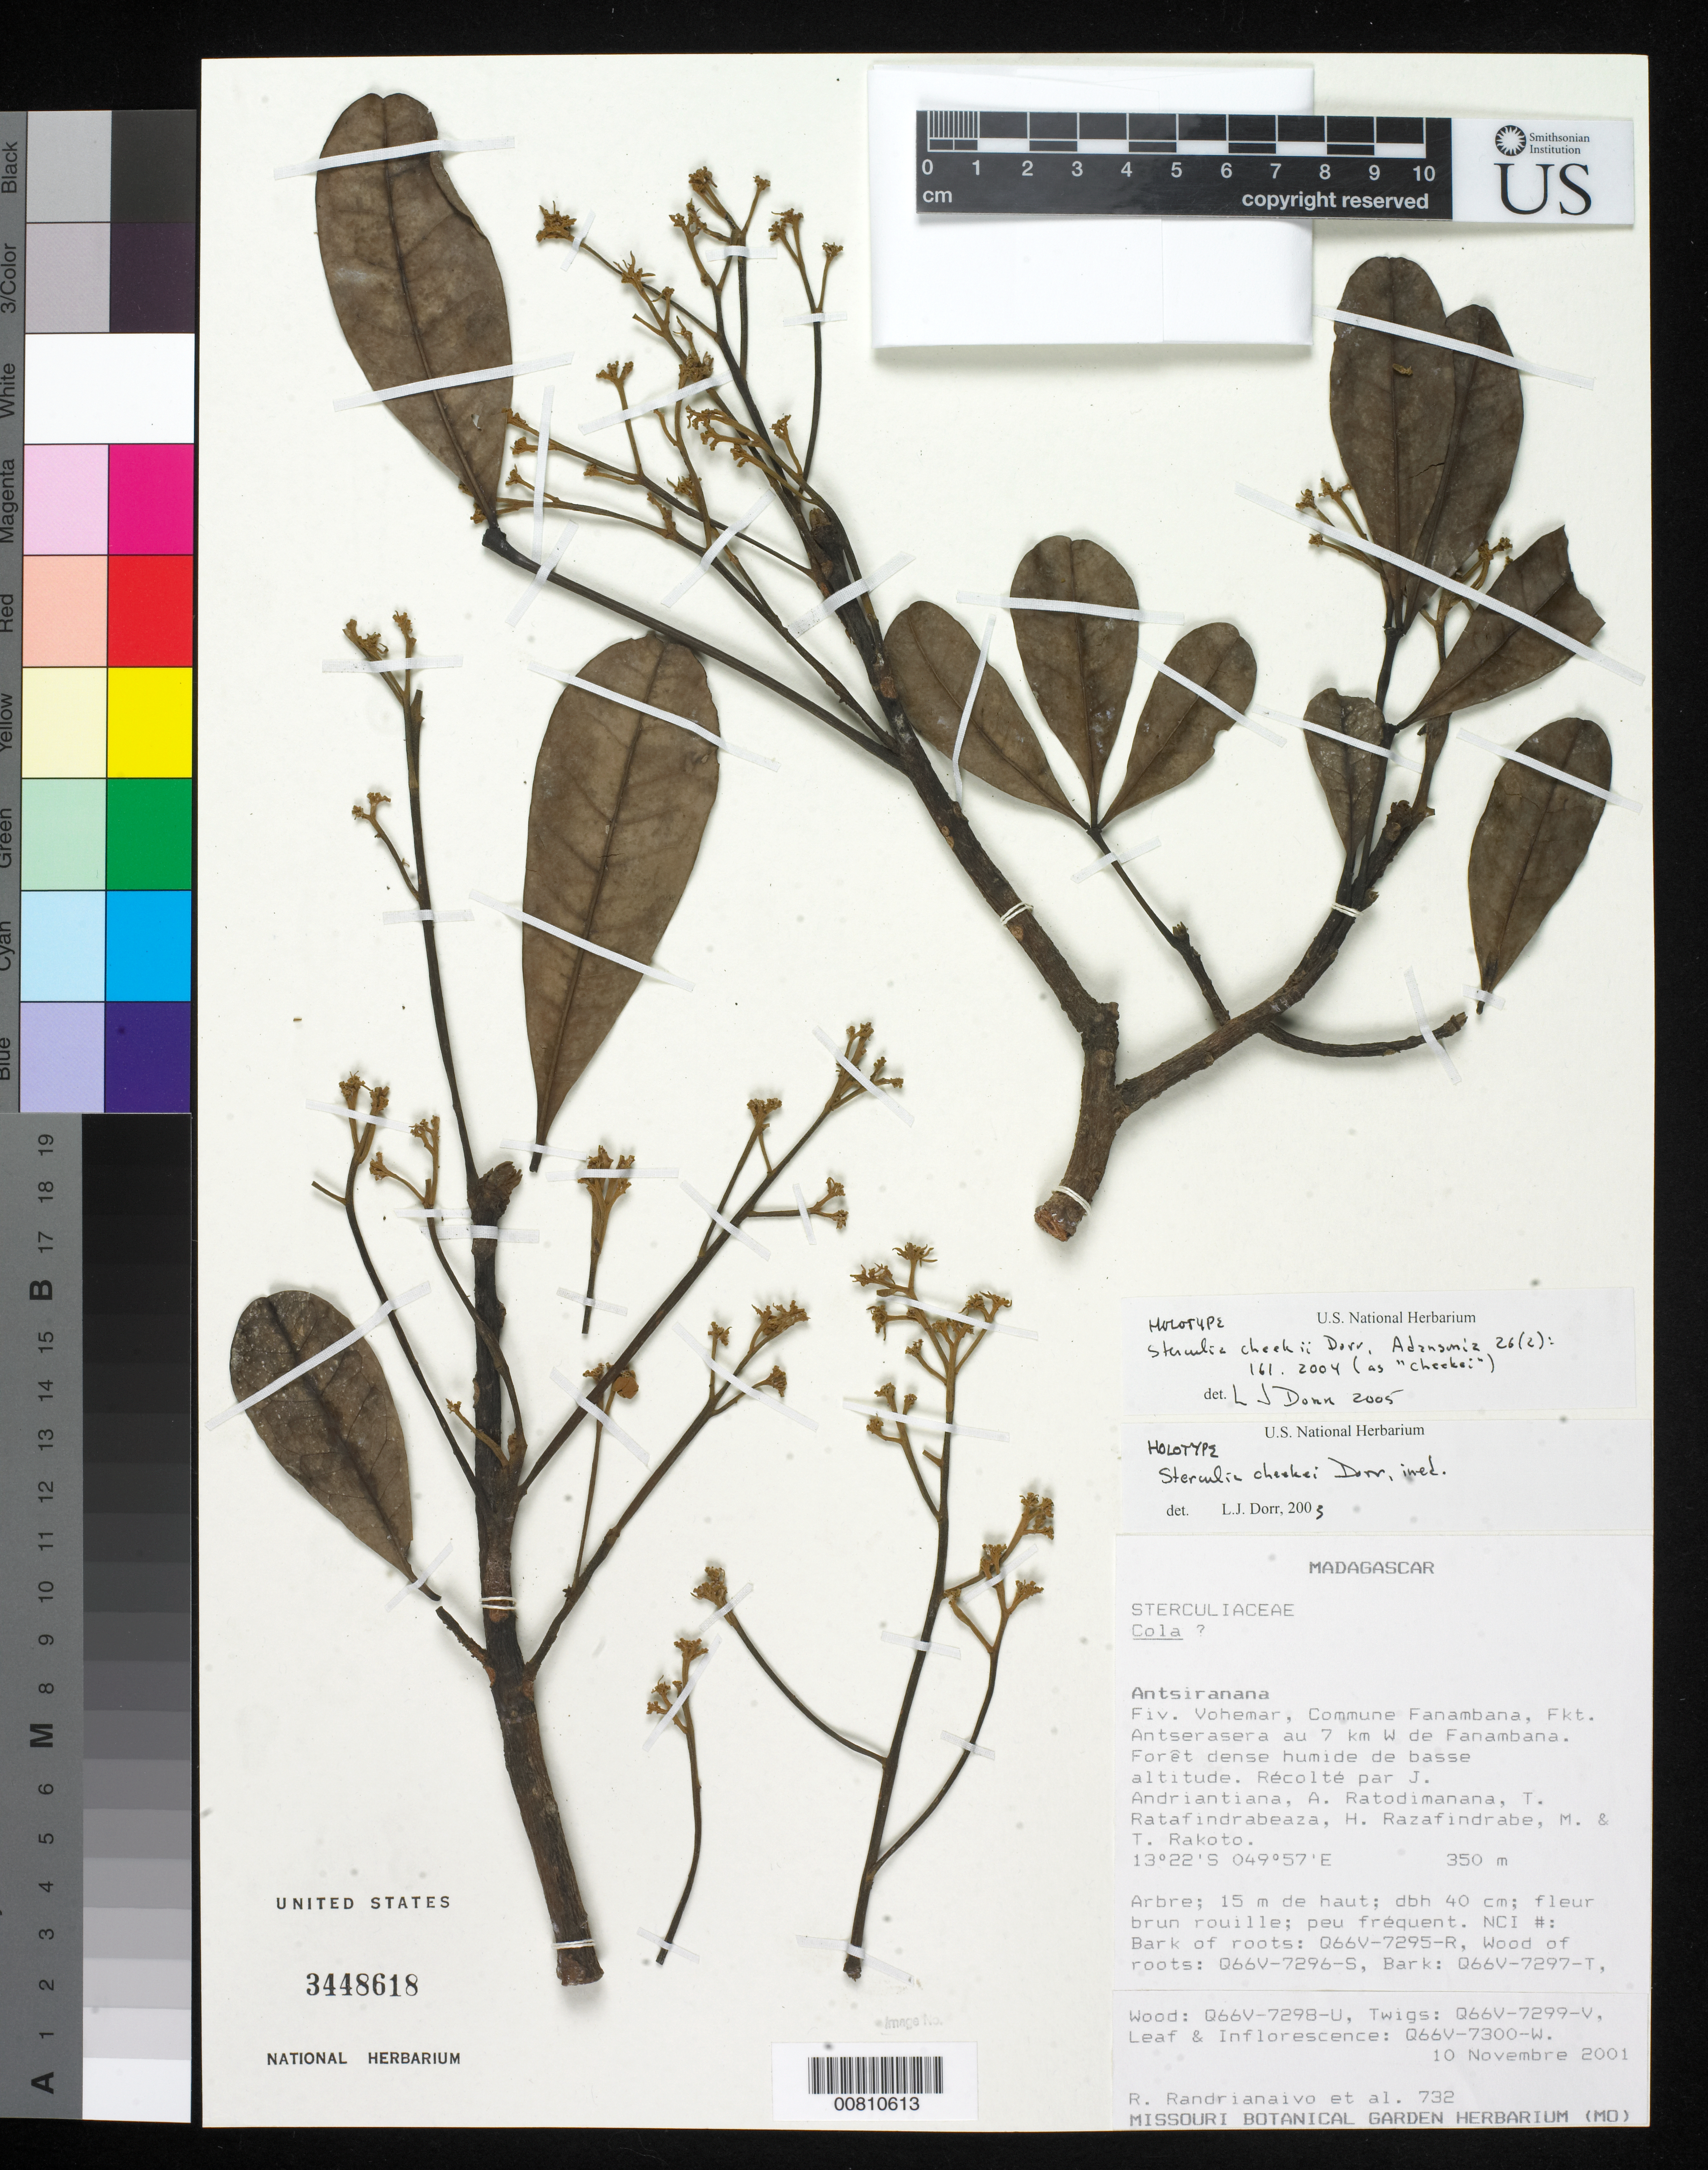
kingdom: Plantae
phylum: Tracheophyta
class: Magnoliopsida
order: Malvales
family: Malvaceae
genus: Sterculia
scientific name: Sterculia cheekii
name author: Dorr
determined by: Dorr, L. J., (BOT), Smithsonian Institution - National Museum of Natural History (UNITED STATES)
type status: Holotype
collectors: R. Randrianaivo, A. Ratodimanana, M. Rakoto & T. Rakoto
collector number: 732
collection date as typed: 10 Nov 2001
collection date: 2001-11-10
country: Madagascar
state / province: Sava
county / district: Vohémar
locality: Fiv. Vohemar, Commune Fanambana, Fkt. Antserasera au 7 km W de Fanambana.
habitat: Forêt dense humide de basse altitude.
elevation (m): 350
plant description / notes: Specimen annotated as "cheekii" but published (in error) as "cheekei" (named for M. Cheek).; NCI#: Bark of roots: Q66V-7295-R, Wood of roots: Q66V-7296-S, Bark: Q66V-7297-T, Wood: Q66V-7298-U, Twigs: Q66V-7299-V, Leaf & inflorescence: Q66V-7300-W.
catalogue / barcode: US 3448618